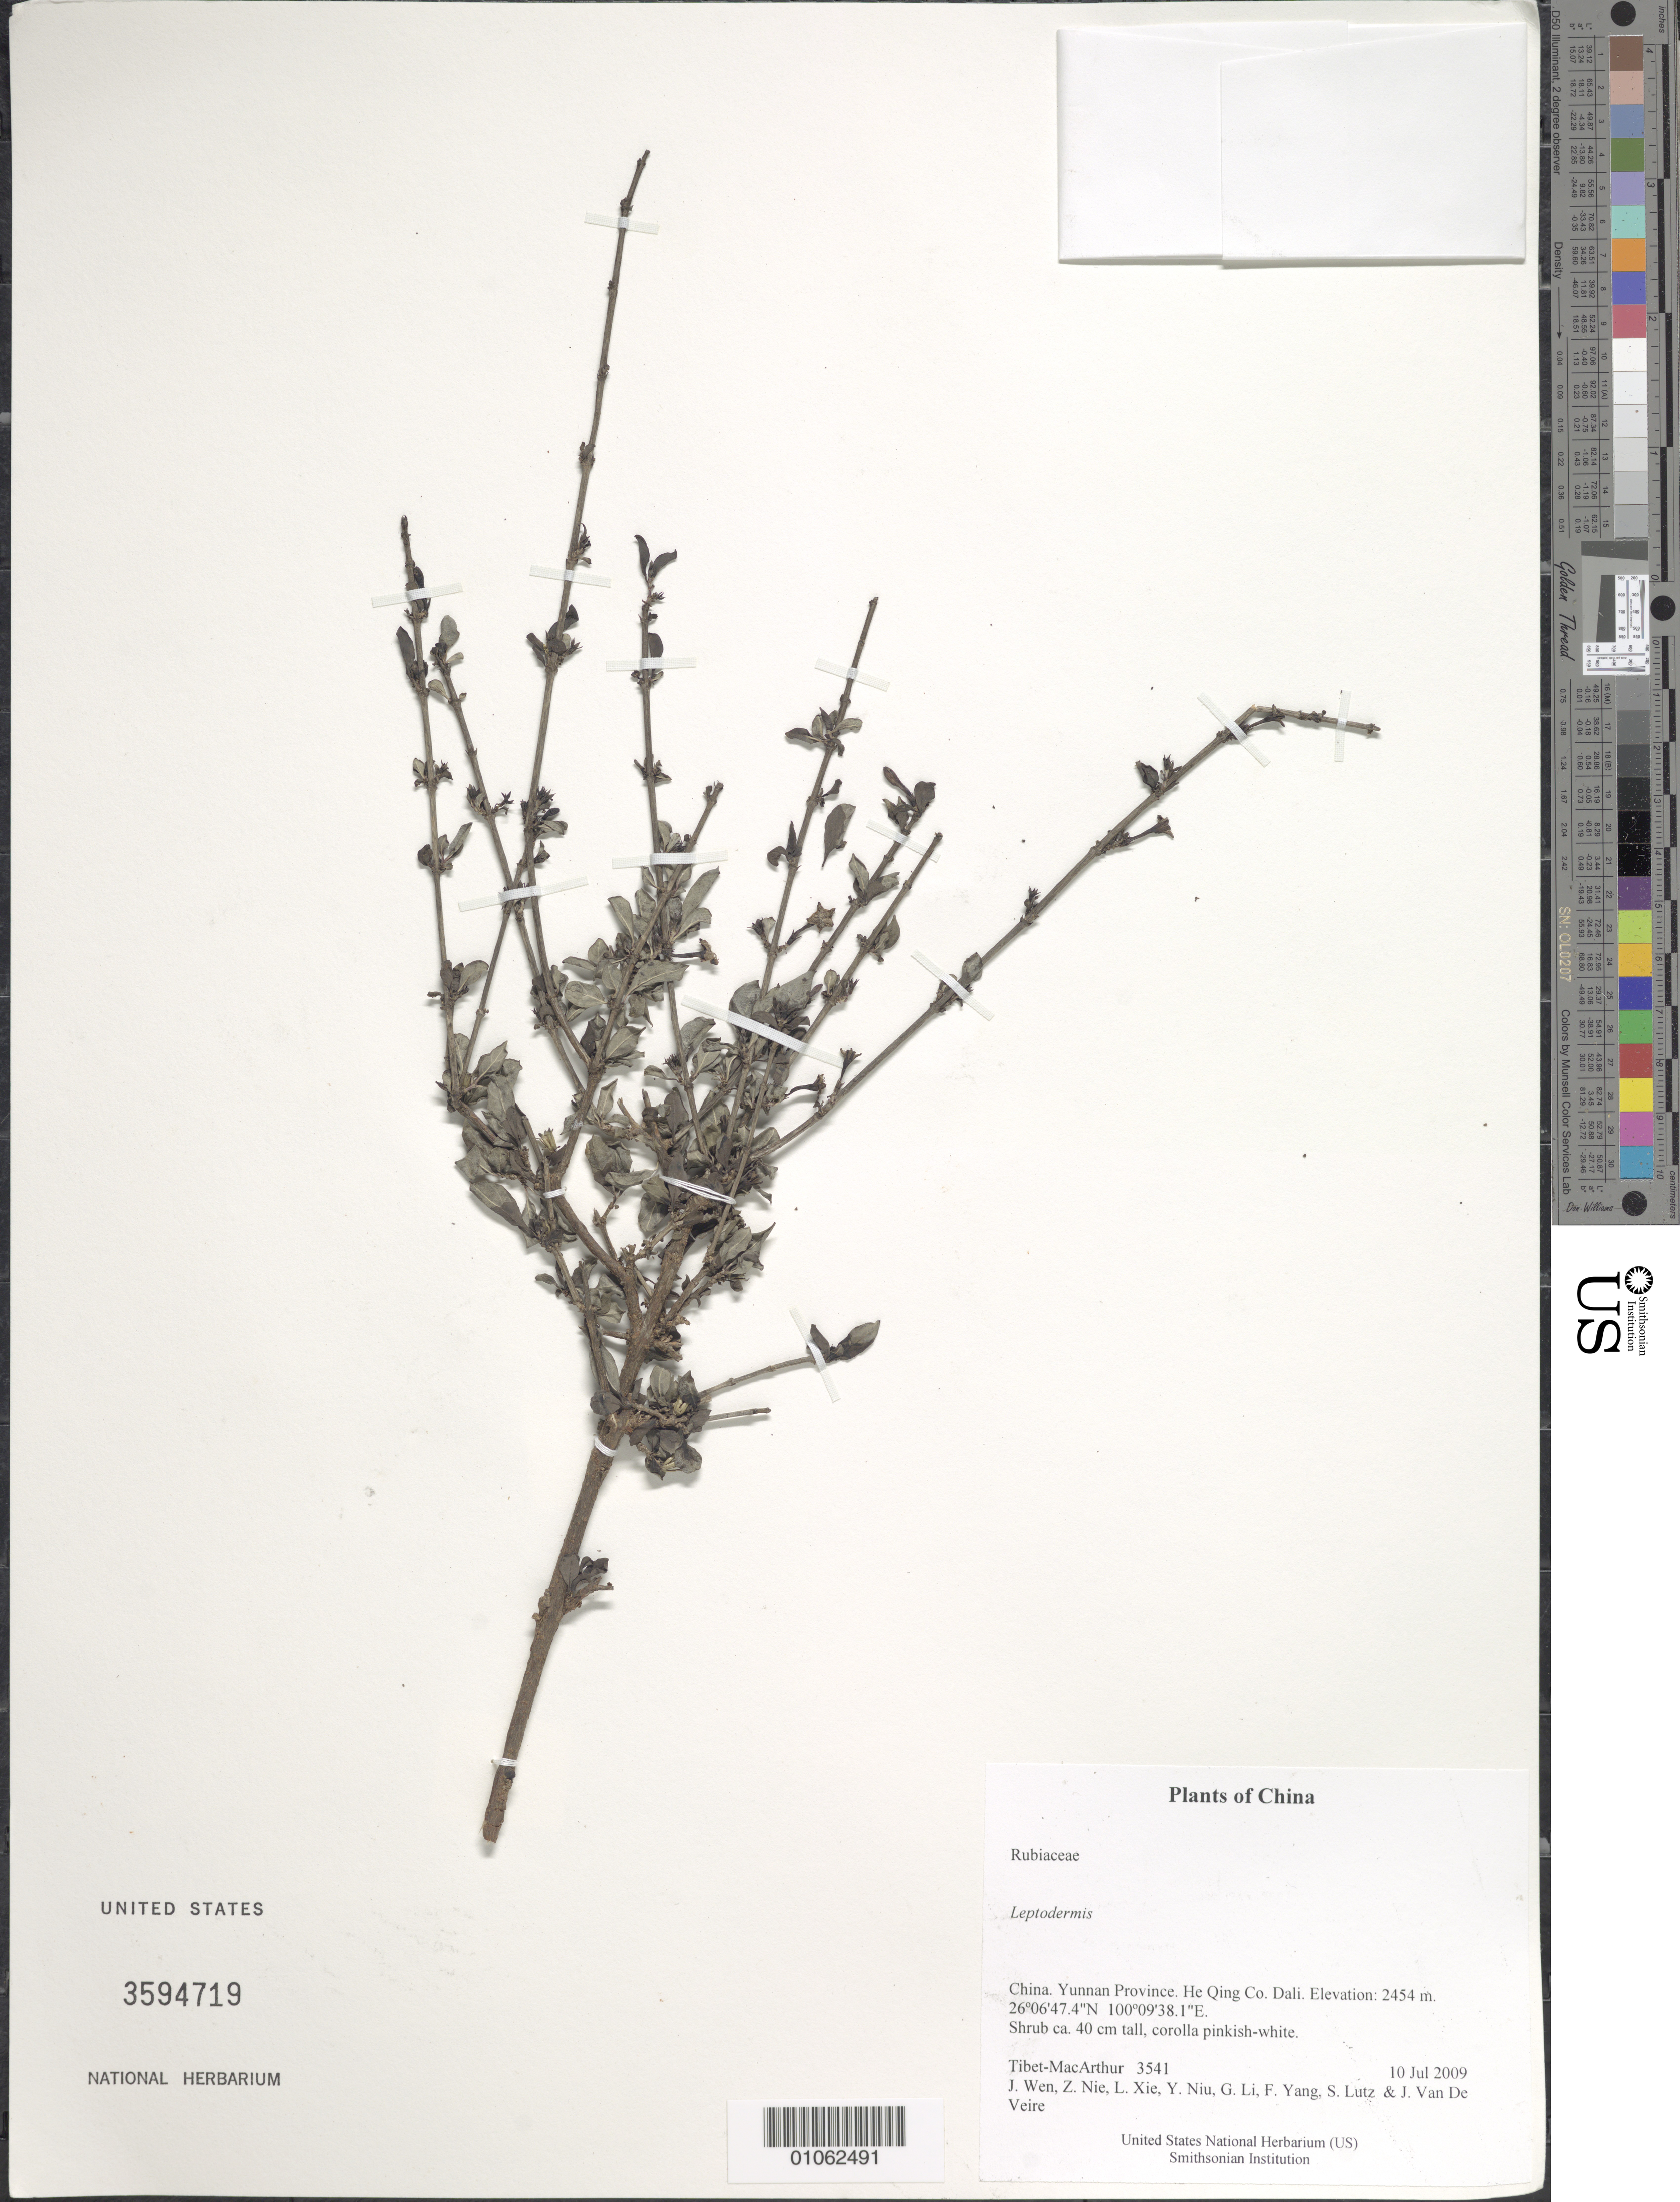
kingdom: Plantae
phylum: Tracheophyta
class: Magnoliopsida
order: Gentianales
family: Rubiaceae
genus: Leptodermis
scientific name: Leptodermis sp.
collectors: Tibet-MacArthur, J. Wen, Z. Nie, L. Xie, Y. Niu, G. Li, F. Yang, S. Lutz & J. Van De Veire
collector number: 3541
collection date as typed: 10 Jul 2009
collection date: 2009-07-10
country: China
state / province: Yunnan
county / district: He Qing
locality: Dali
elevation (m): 2454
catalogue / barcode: US 3594719